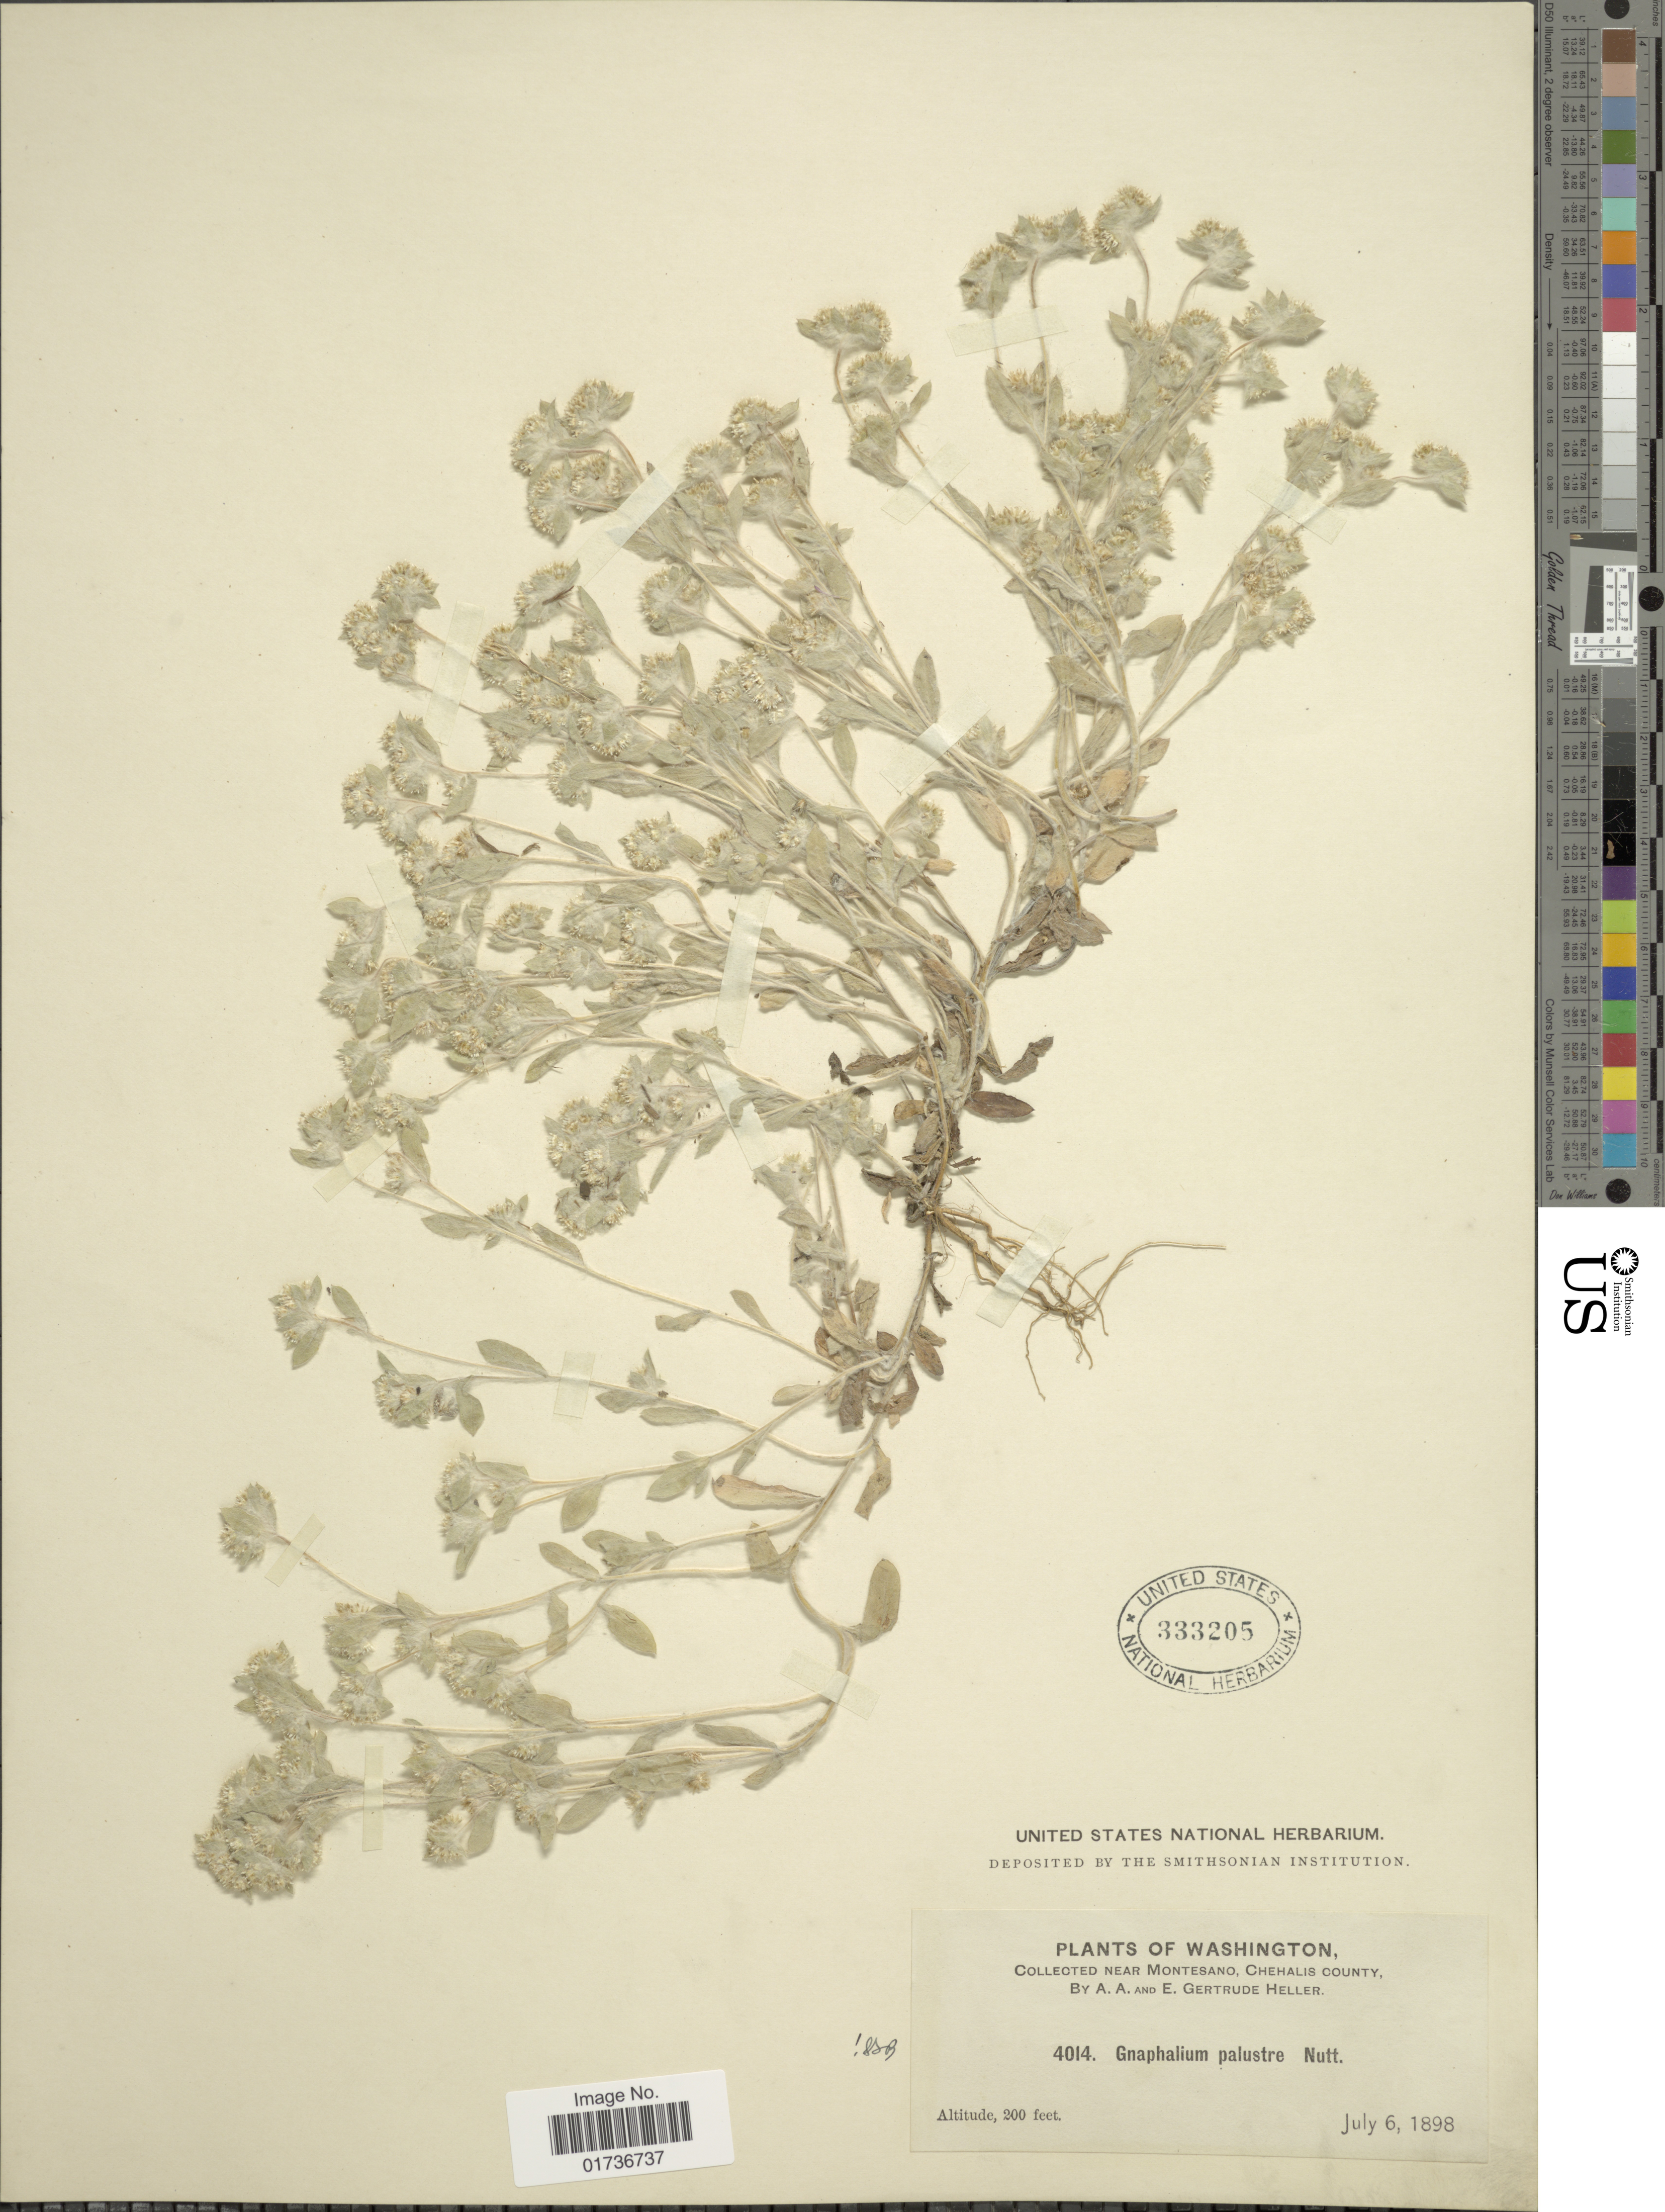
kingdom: Plantae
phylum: Tracheophyta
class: Magnoliopsida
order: Asterales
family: Asteraceae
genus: Gnaphalium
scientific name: Gnaphalium palustre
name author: Nutt.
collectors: A. A. Heller & E. G. Heller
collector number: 4014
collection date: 1898-07-06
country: United States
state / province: Washington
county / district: Grays Harbor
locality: Near Montesano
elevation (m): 61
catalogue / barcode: US 333205